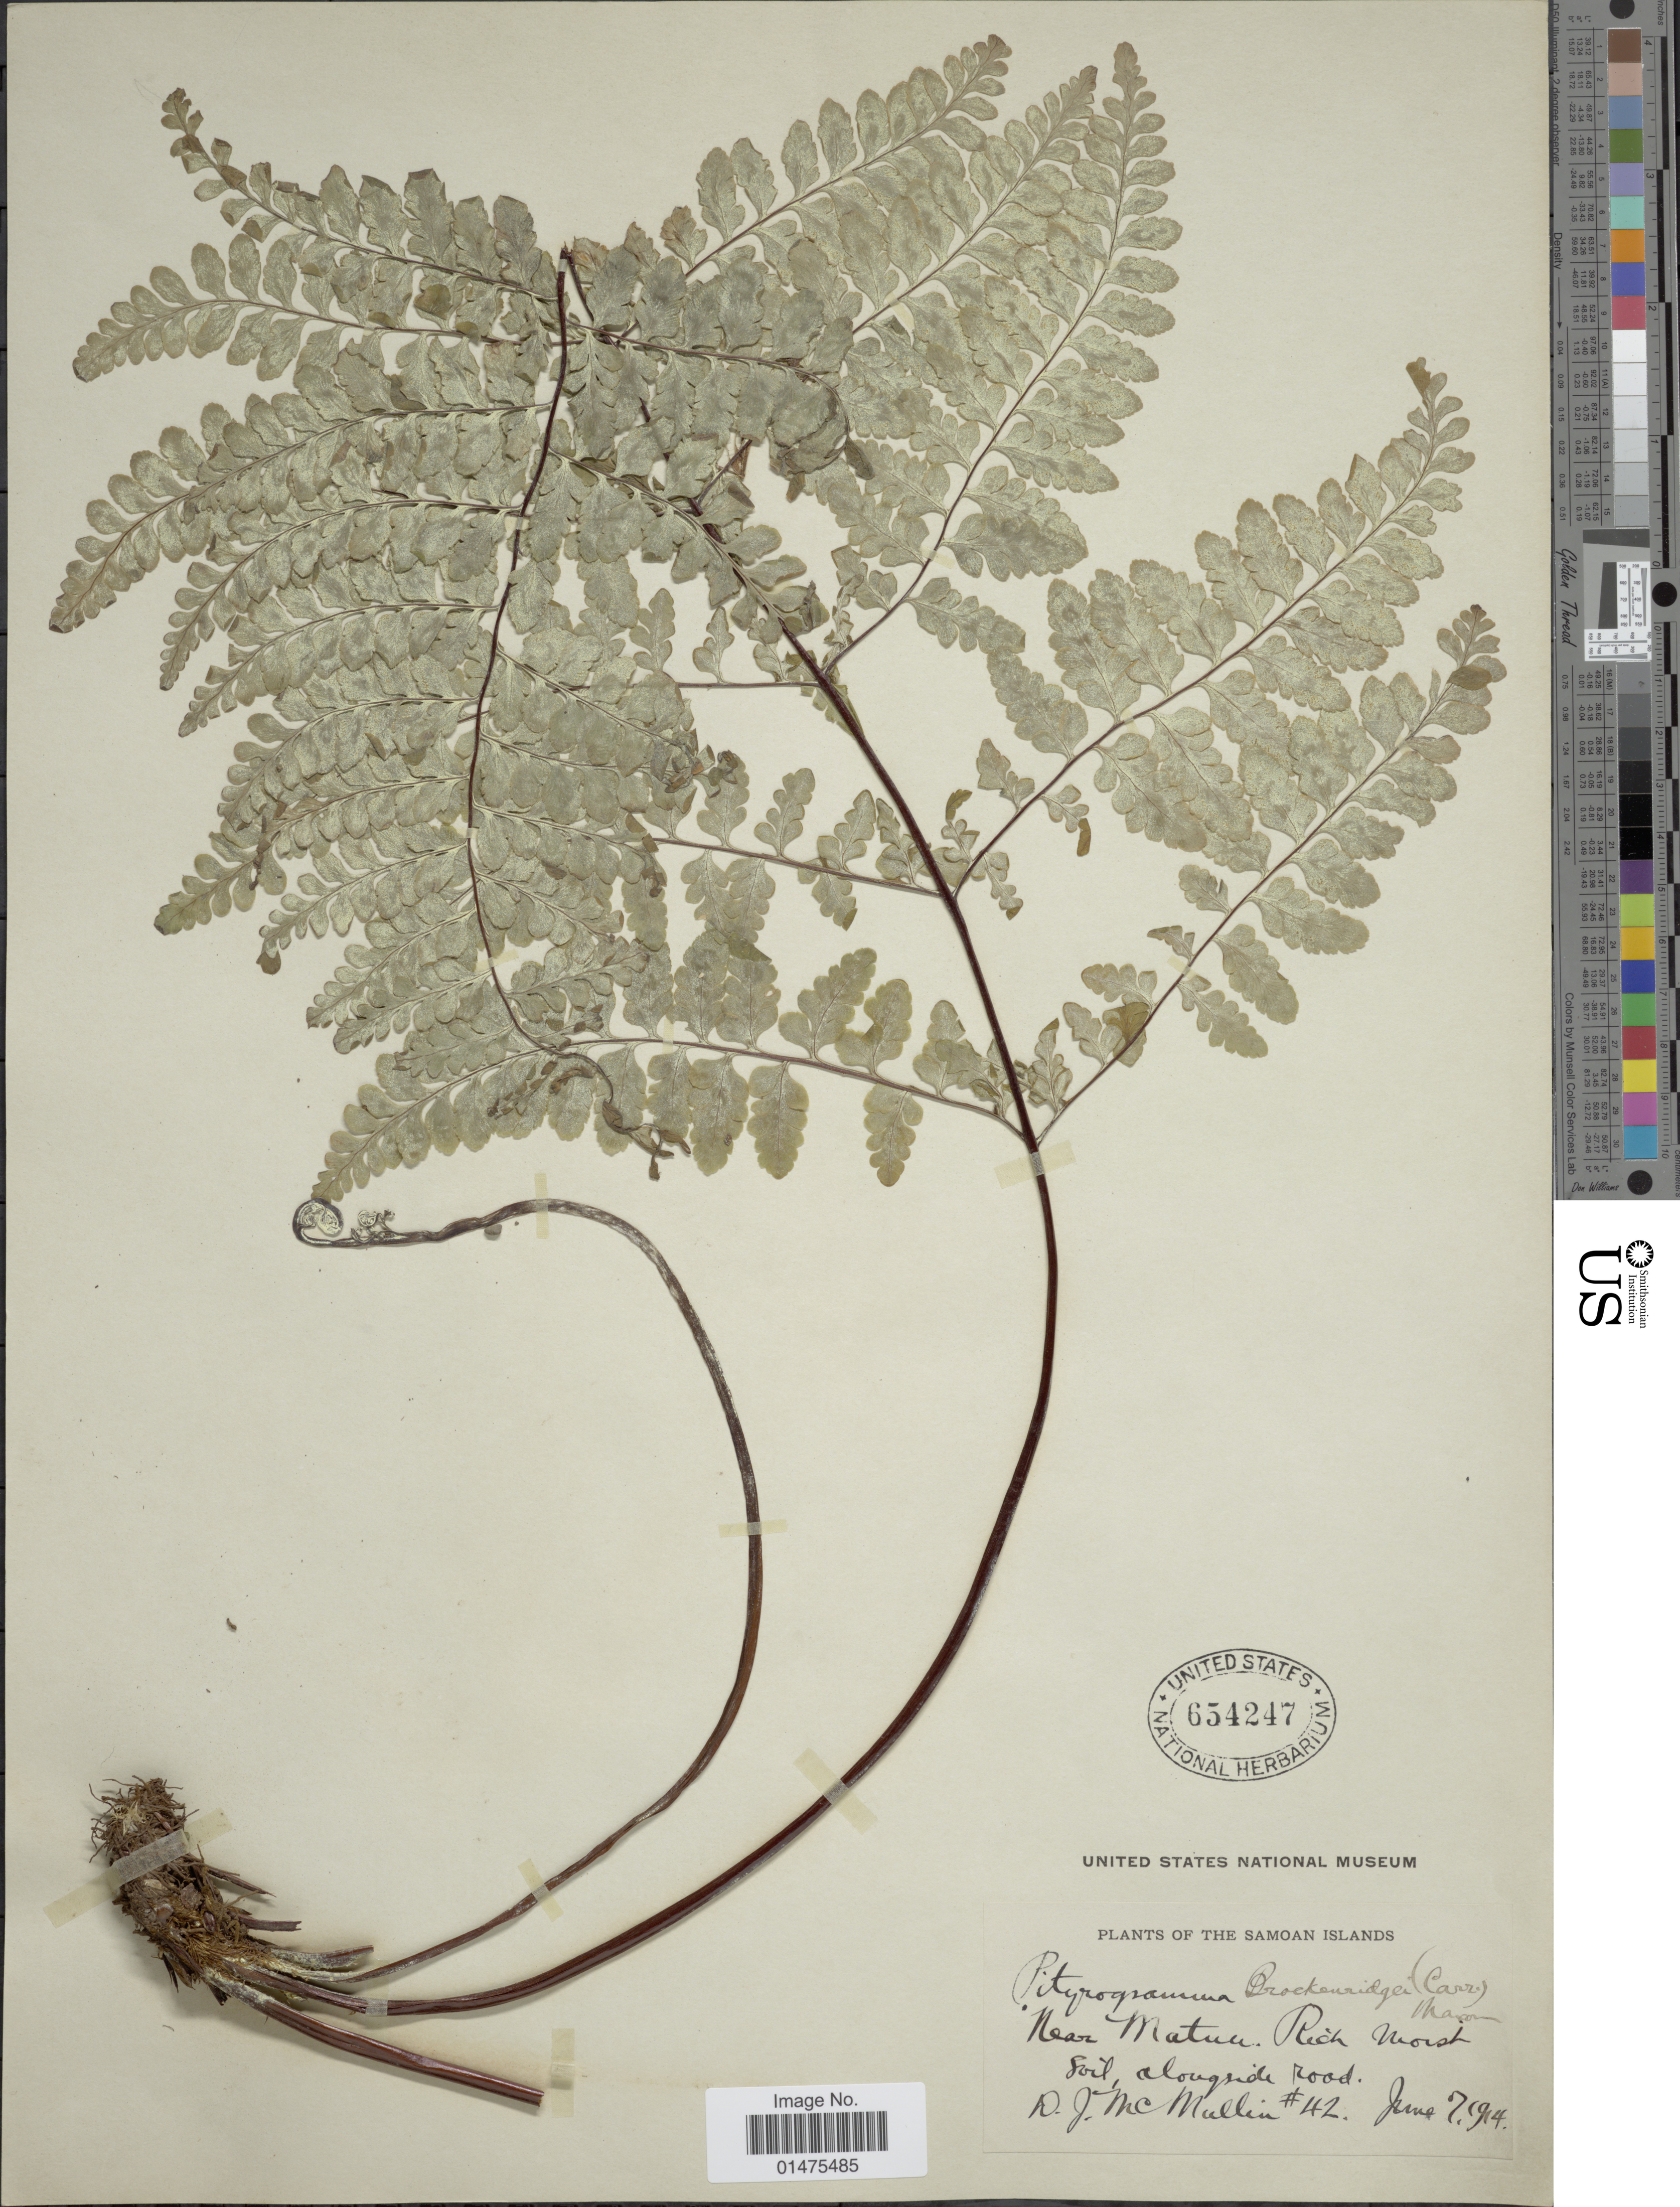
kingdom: Plantae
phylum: Tracheophyta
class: Polypodiopsida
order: Polypodiales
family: Pteridaceae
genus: Pityrogramma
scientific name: Pityrogramma chrysophylla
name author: (Sw.) Link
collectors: D. McMullin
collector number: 42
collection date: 1914-06-07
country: American Samoa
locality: The Samoan Island, Near Matuu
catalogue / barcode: US 654247